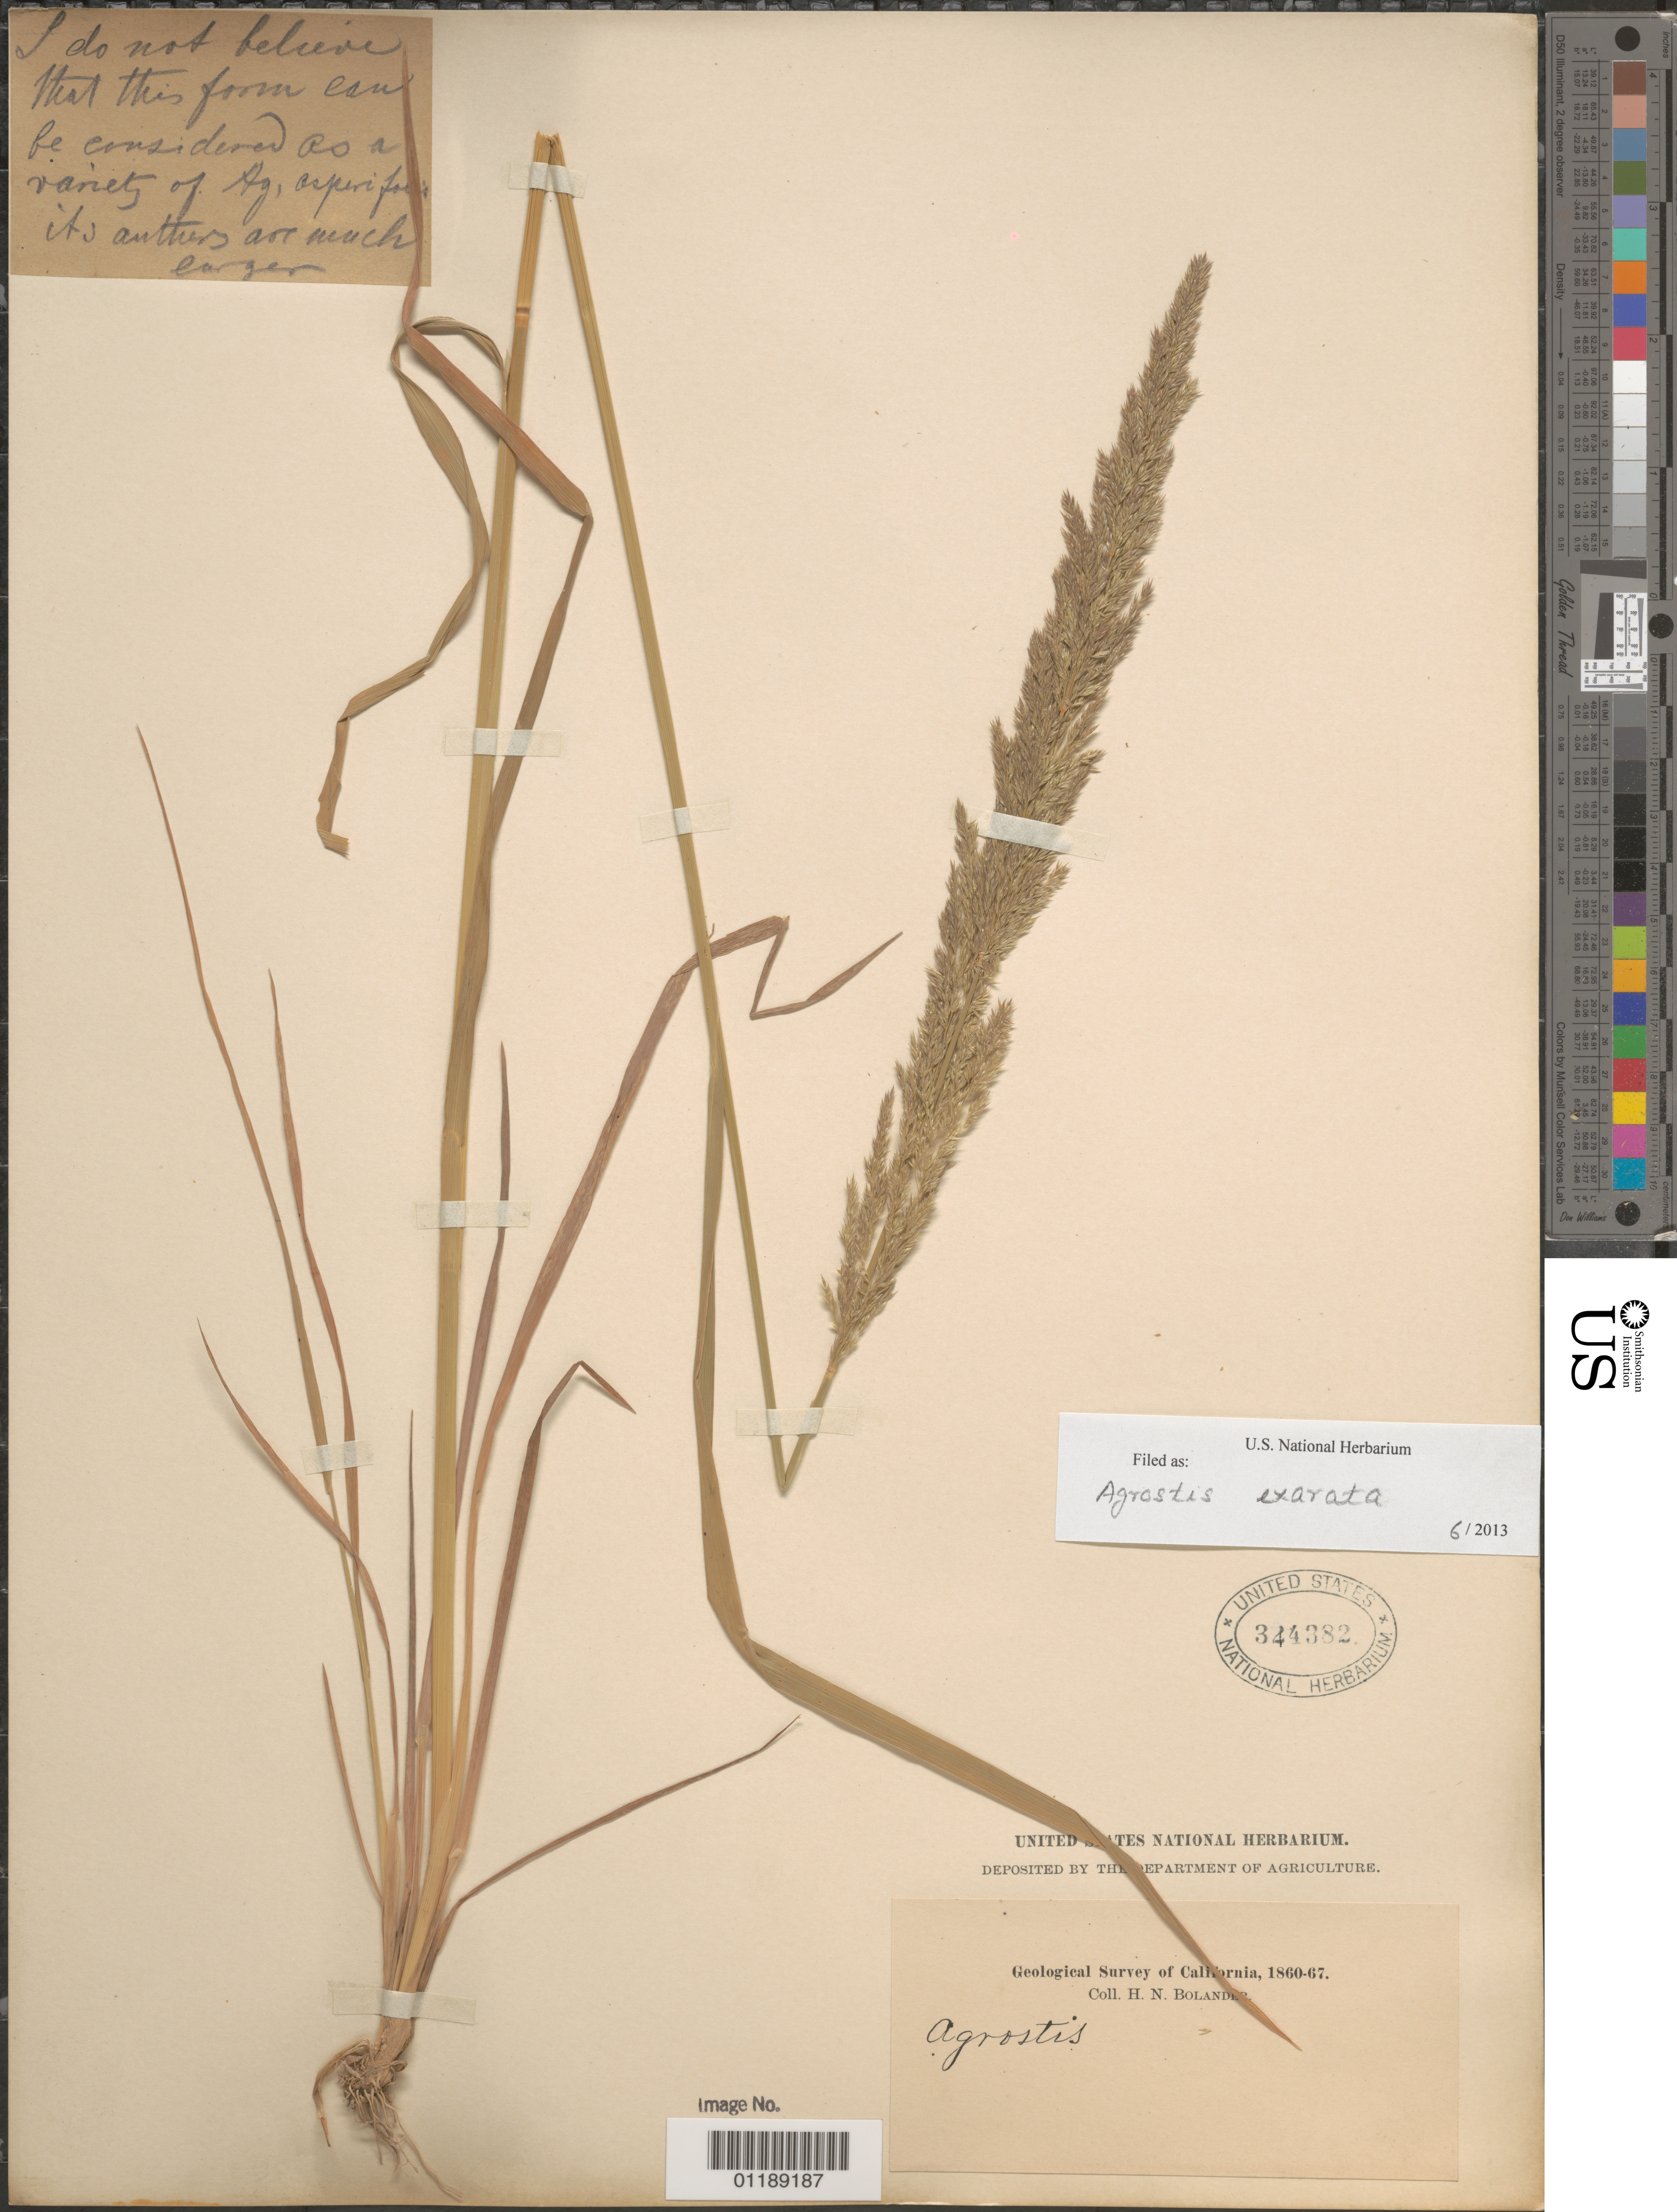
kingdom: Plantae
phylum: Tracheophyta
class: Liliopsida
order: Poales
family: Poaceae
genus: Agrostis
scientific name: Agrostis exarata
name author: Trin.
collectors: H. Bolander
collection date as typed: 1860 to -- -- 1867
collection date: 1860/1867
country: United States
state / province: California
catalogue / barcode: US 344382